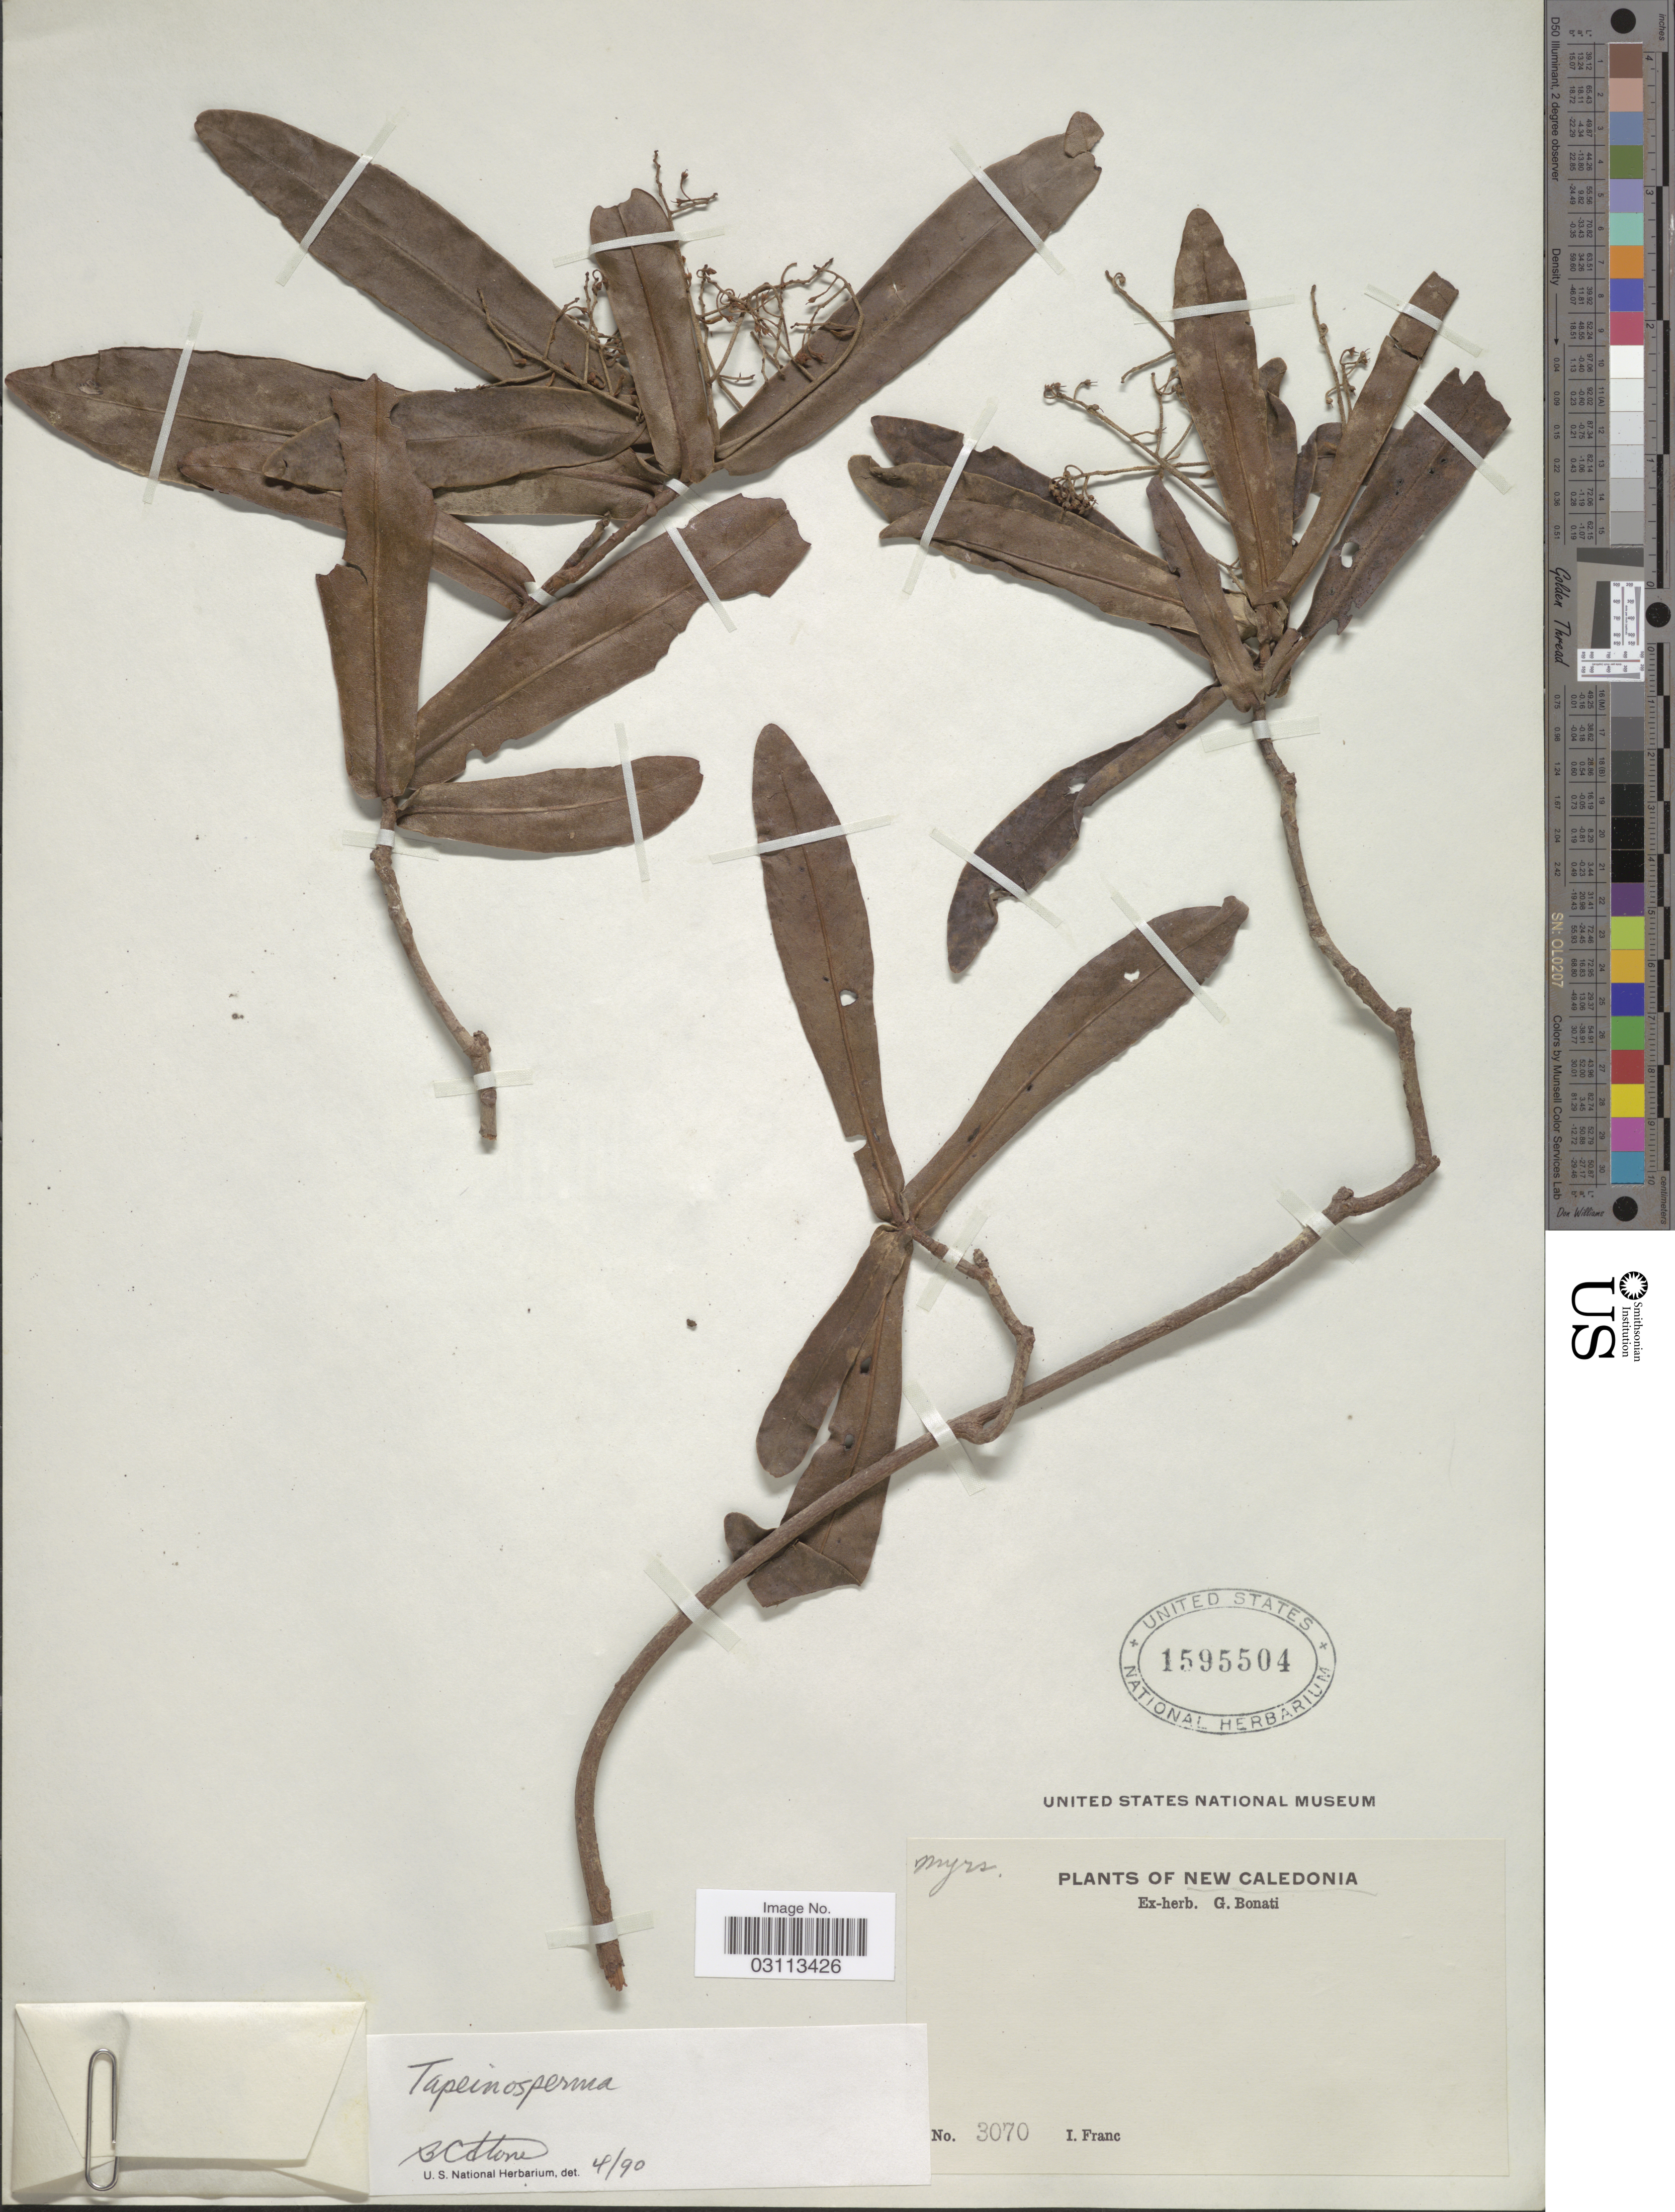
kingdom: Plantae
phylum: Tracheophyta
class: Magnoliopsida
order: Ericales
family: Primulaceae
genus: Tapeinosperma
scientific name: Tapeinosperma sp.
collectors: I. Franc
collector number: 3070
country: New Caledonia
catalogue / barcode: US 1595504